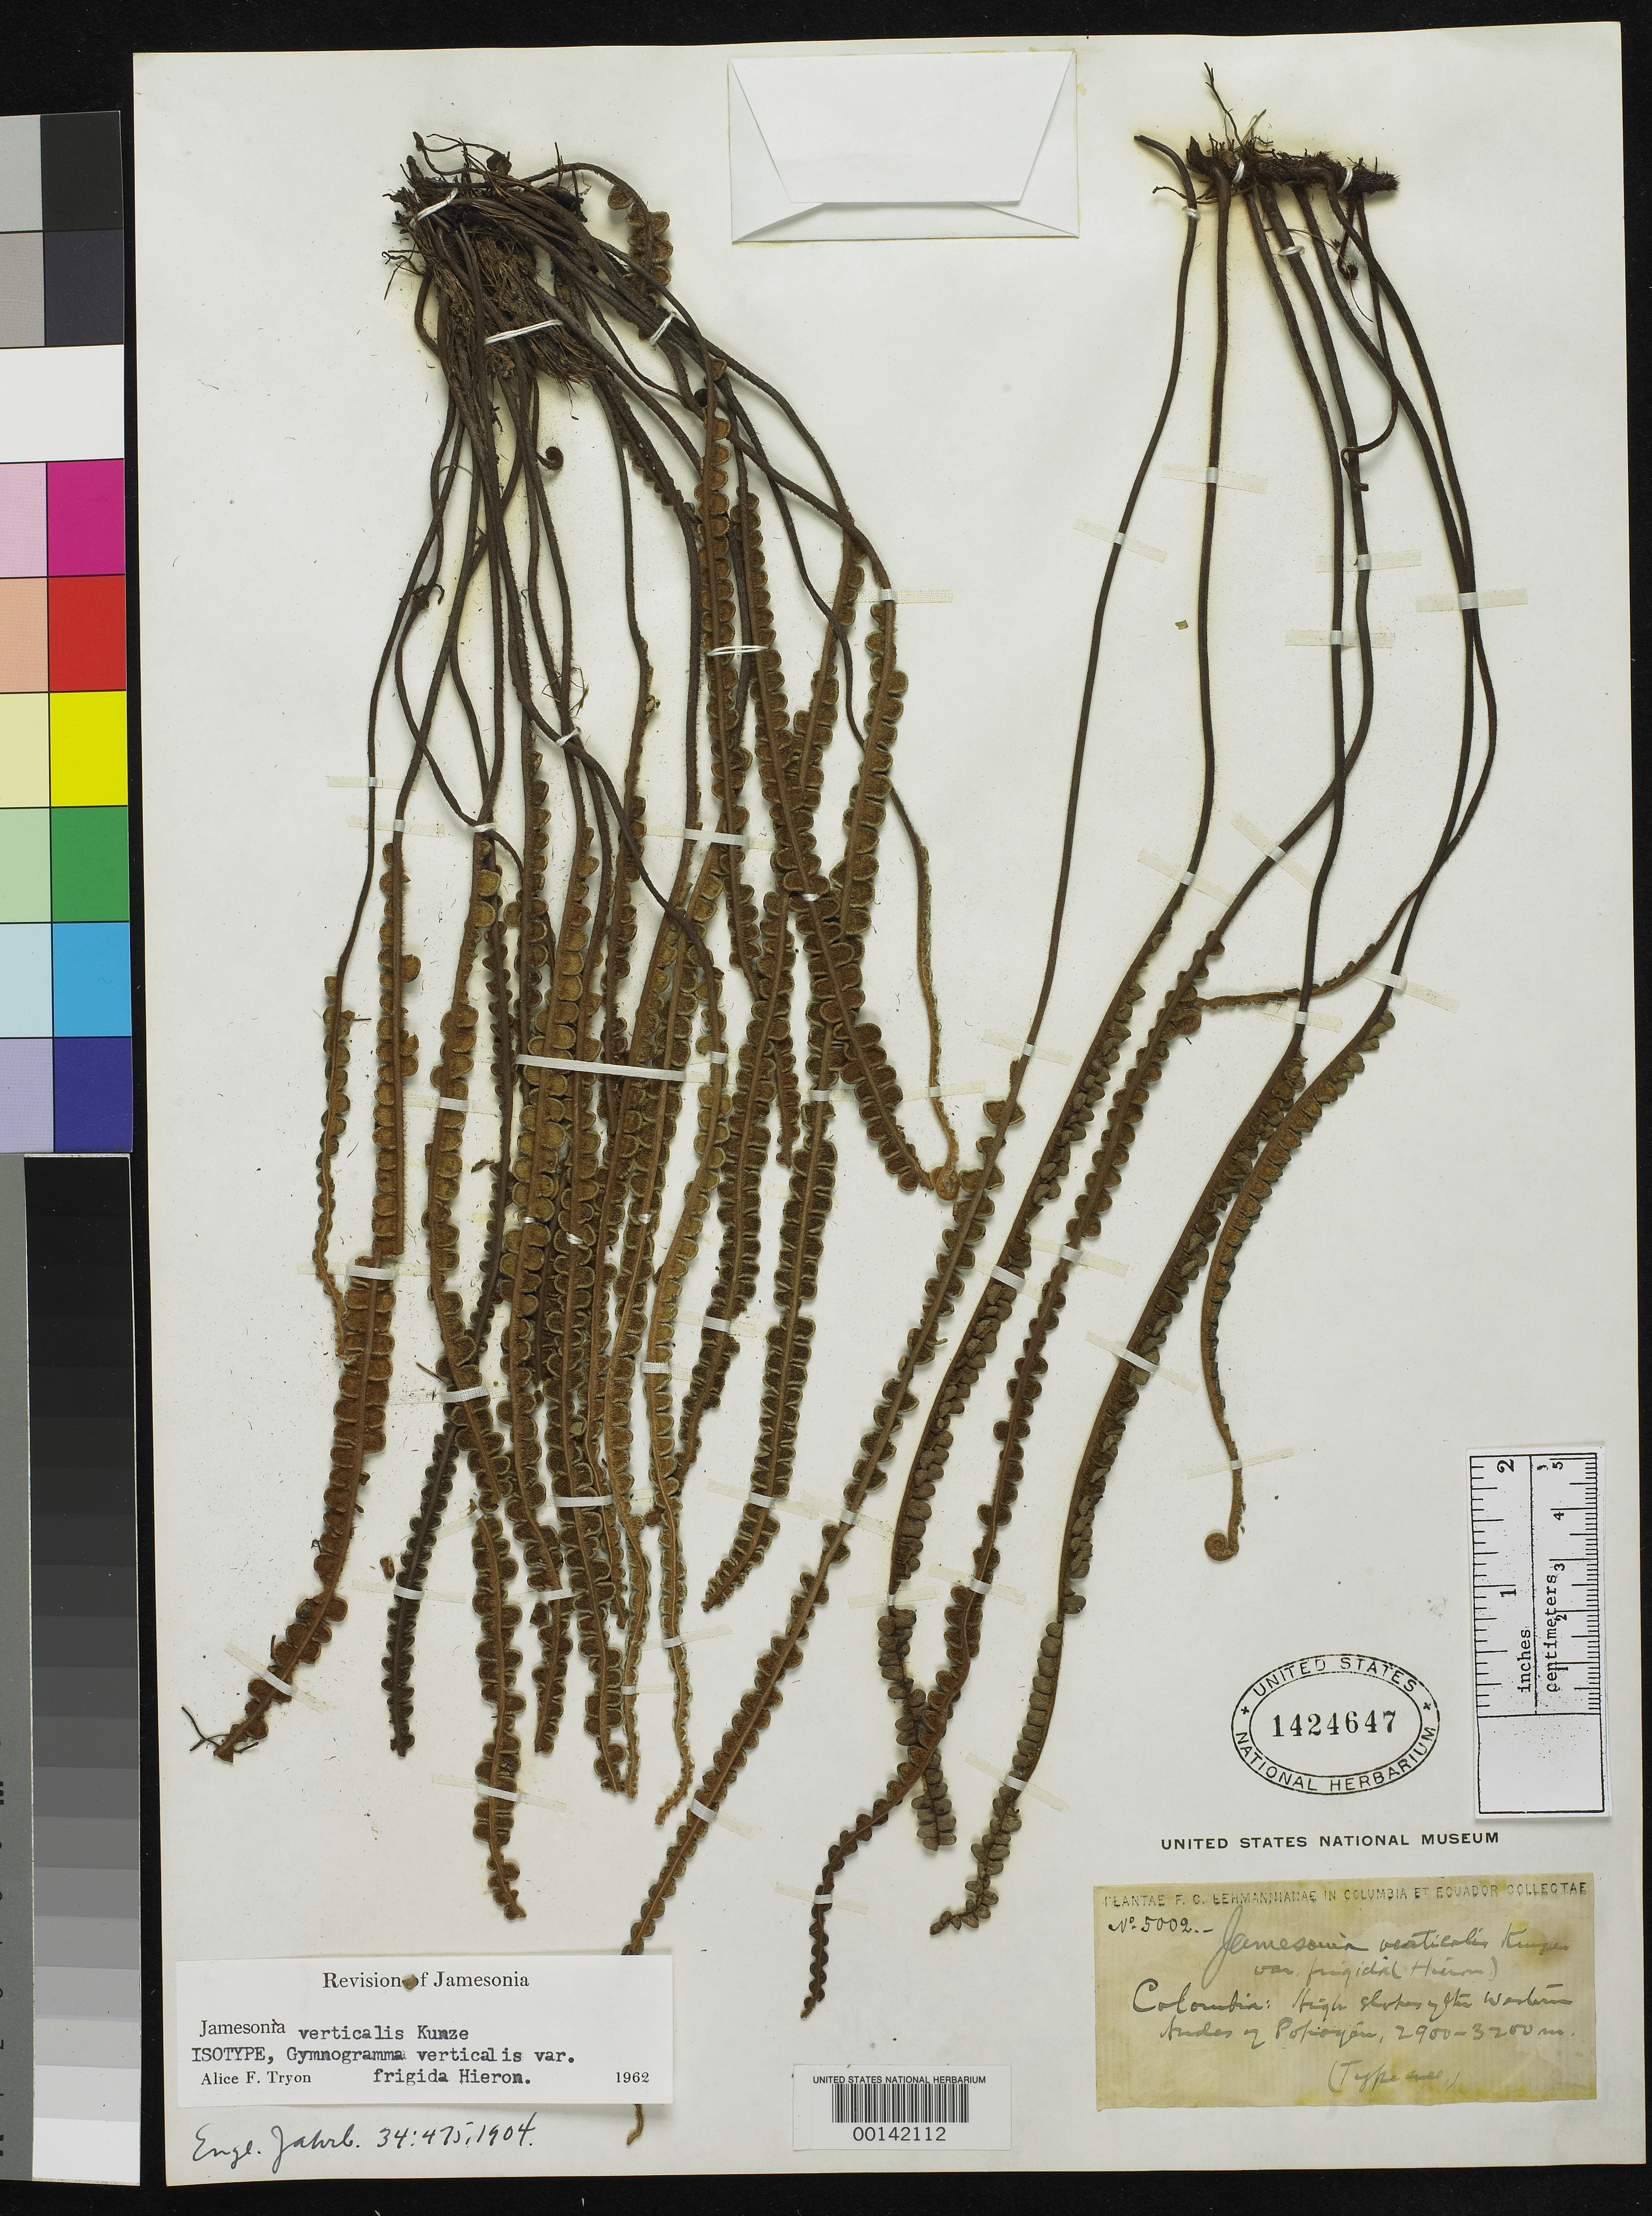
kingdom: Plantae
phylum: Tracheophyta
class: Polypodiopsida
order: Polypodiales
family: Pteridaceae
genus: Jamesonia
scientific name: Jamesonia verticalis var. frigida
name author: Hieron.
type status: Isotype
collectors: F. C. Lehmann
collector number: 5002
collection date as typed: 10 Jul 1886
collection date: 1886-07-10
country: Colombia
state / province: Cauca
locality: Andium occidentalium Popayarensium. [E Andes of Popayar (Popayan?).]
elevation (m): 2900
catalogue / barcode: US 1424647